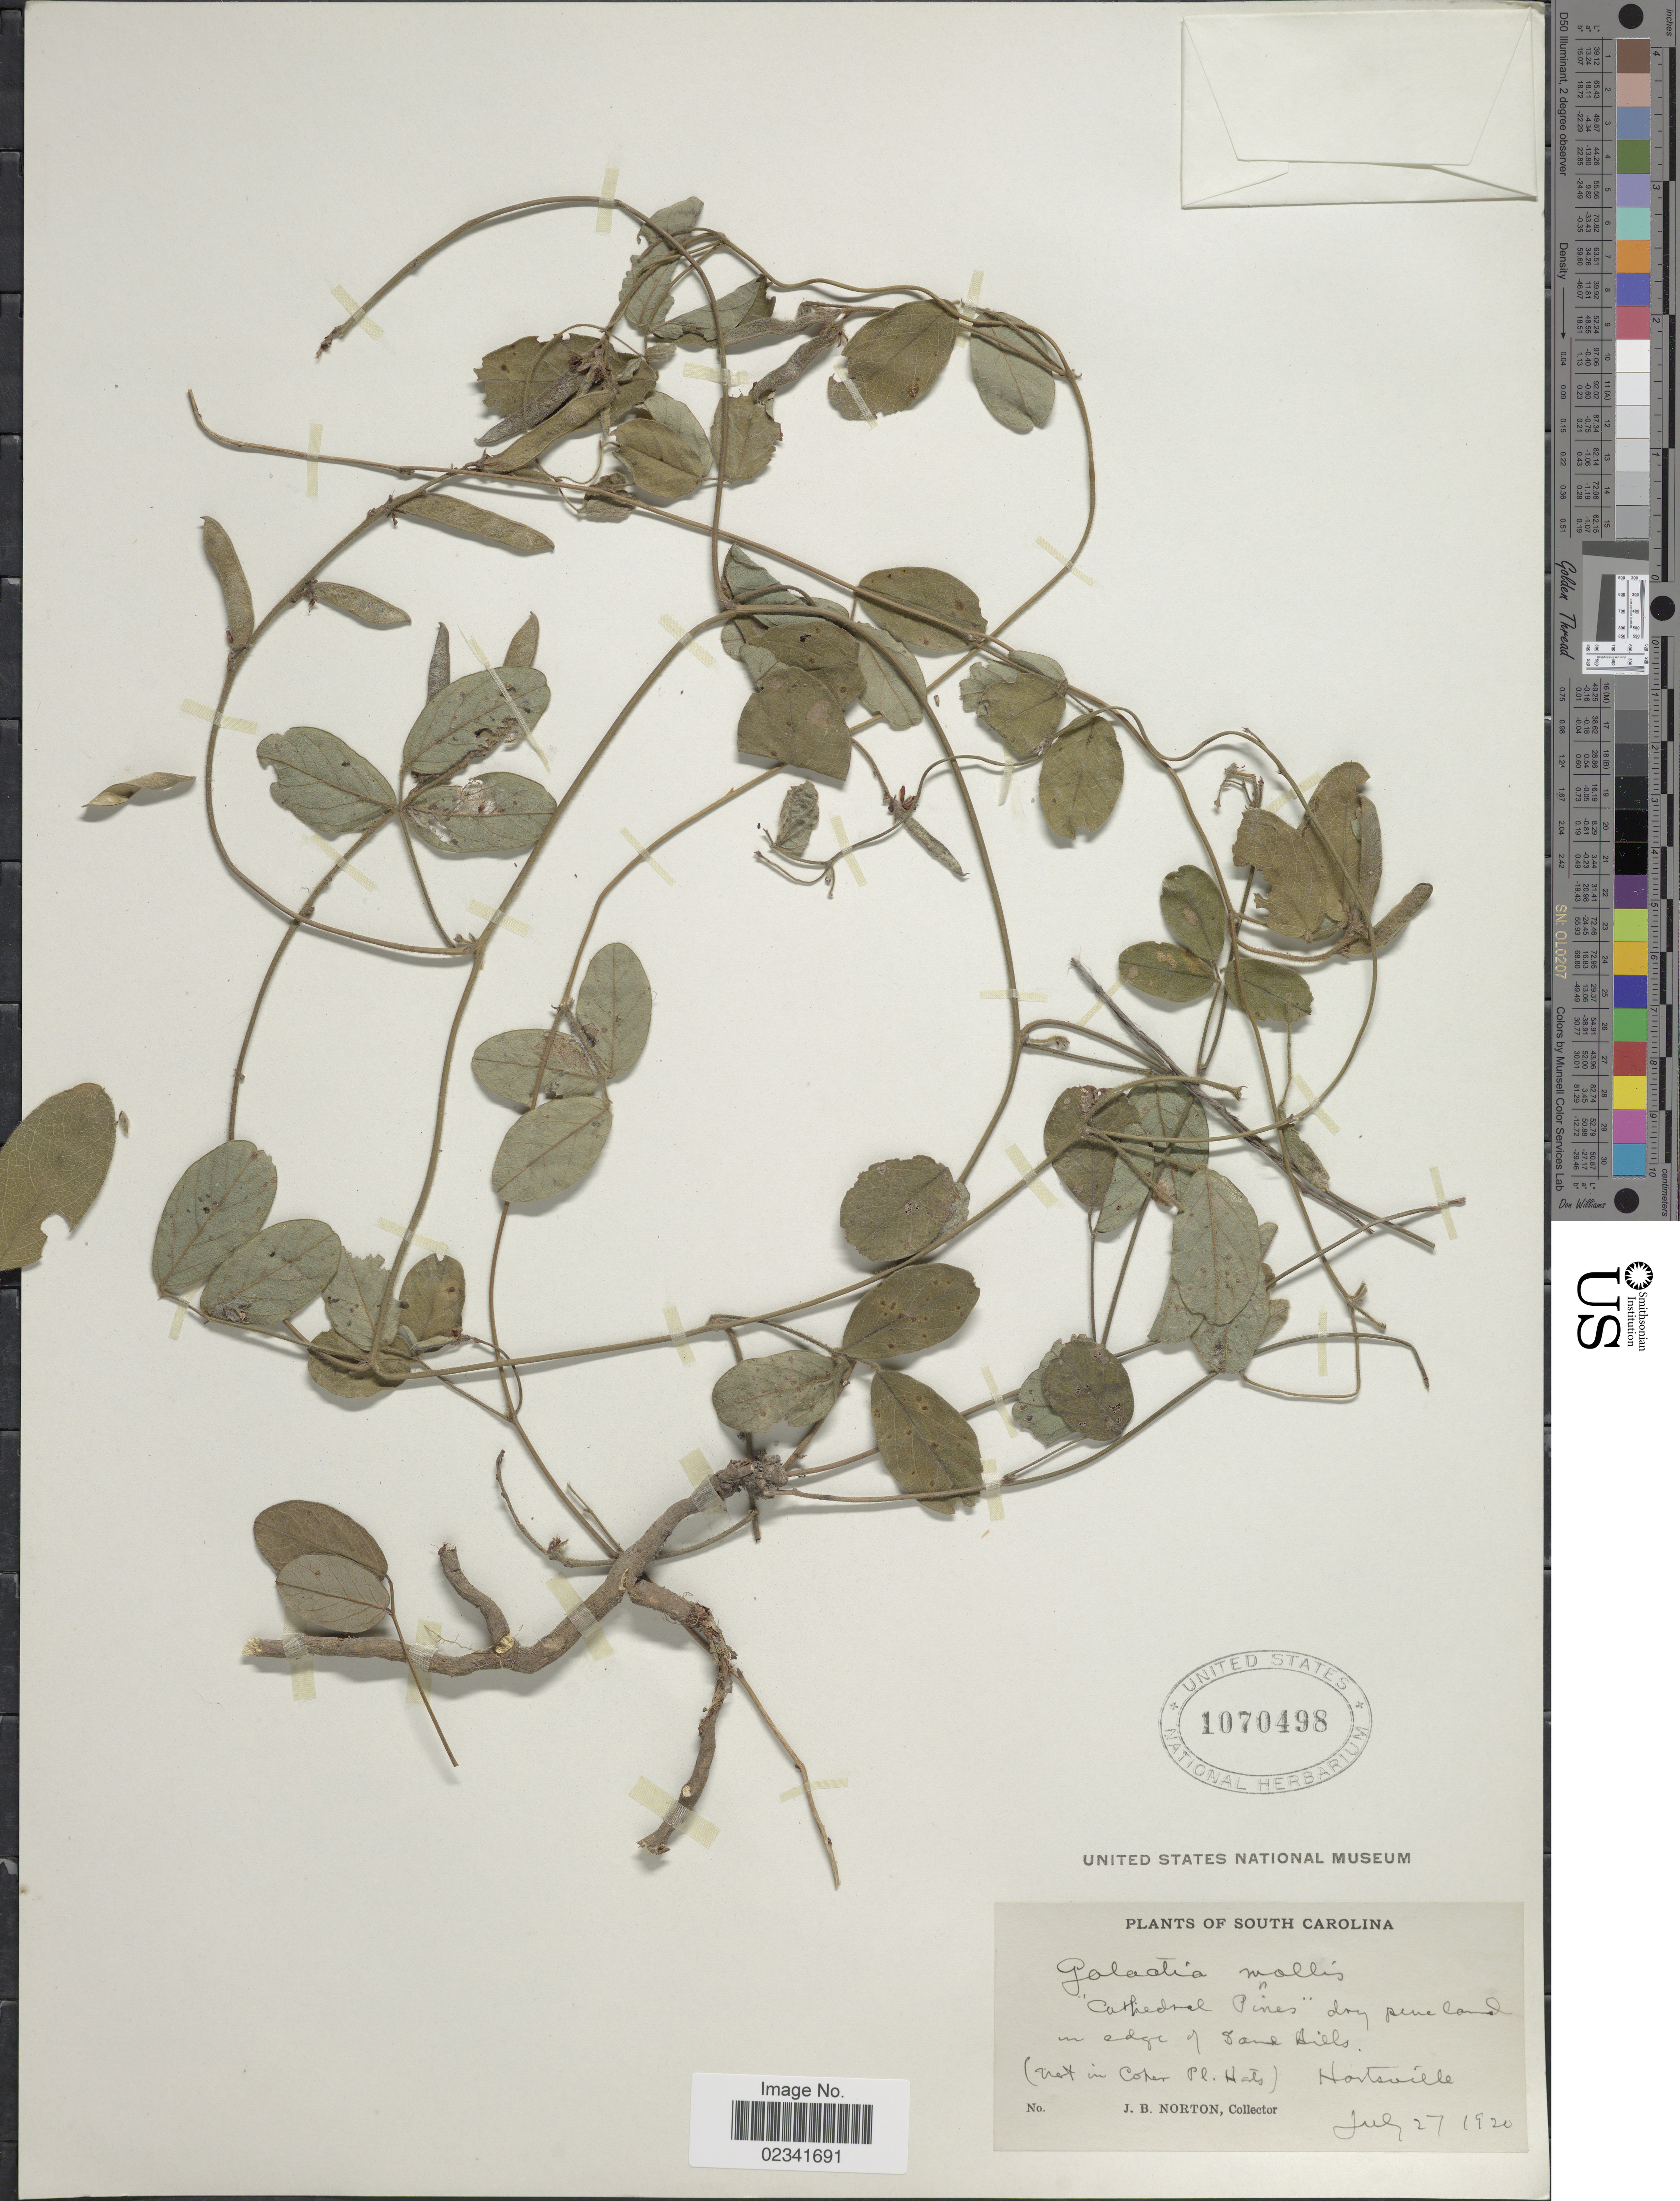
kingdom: Plantae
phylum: Tracheophyta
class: Magnoliopsida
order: Fabales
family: Fabaceae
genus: Galactia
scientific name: Galactia mollis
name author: Michx.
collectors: J. B. Norton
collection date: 1920-07-27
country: United States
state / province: South Carolina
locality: In edge of Same Hills, Hartsville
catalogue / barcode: US 1070498